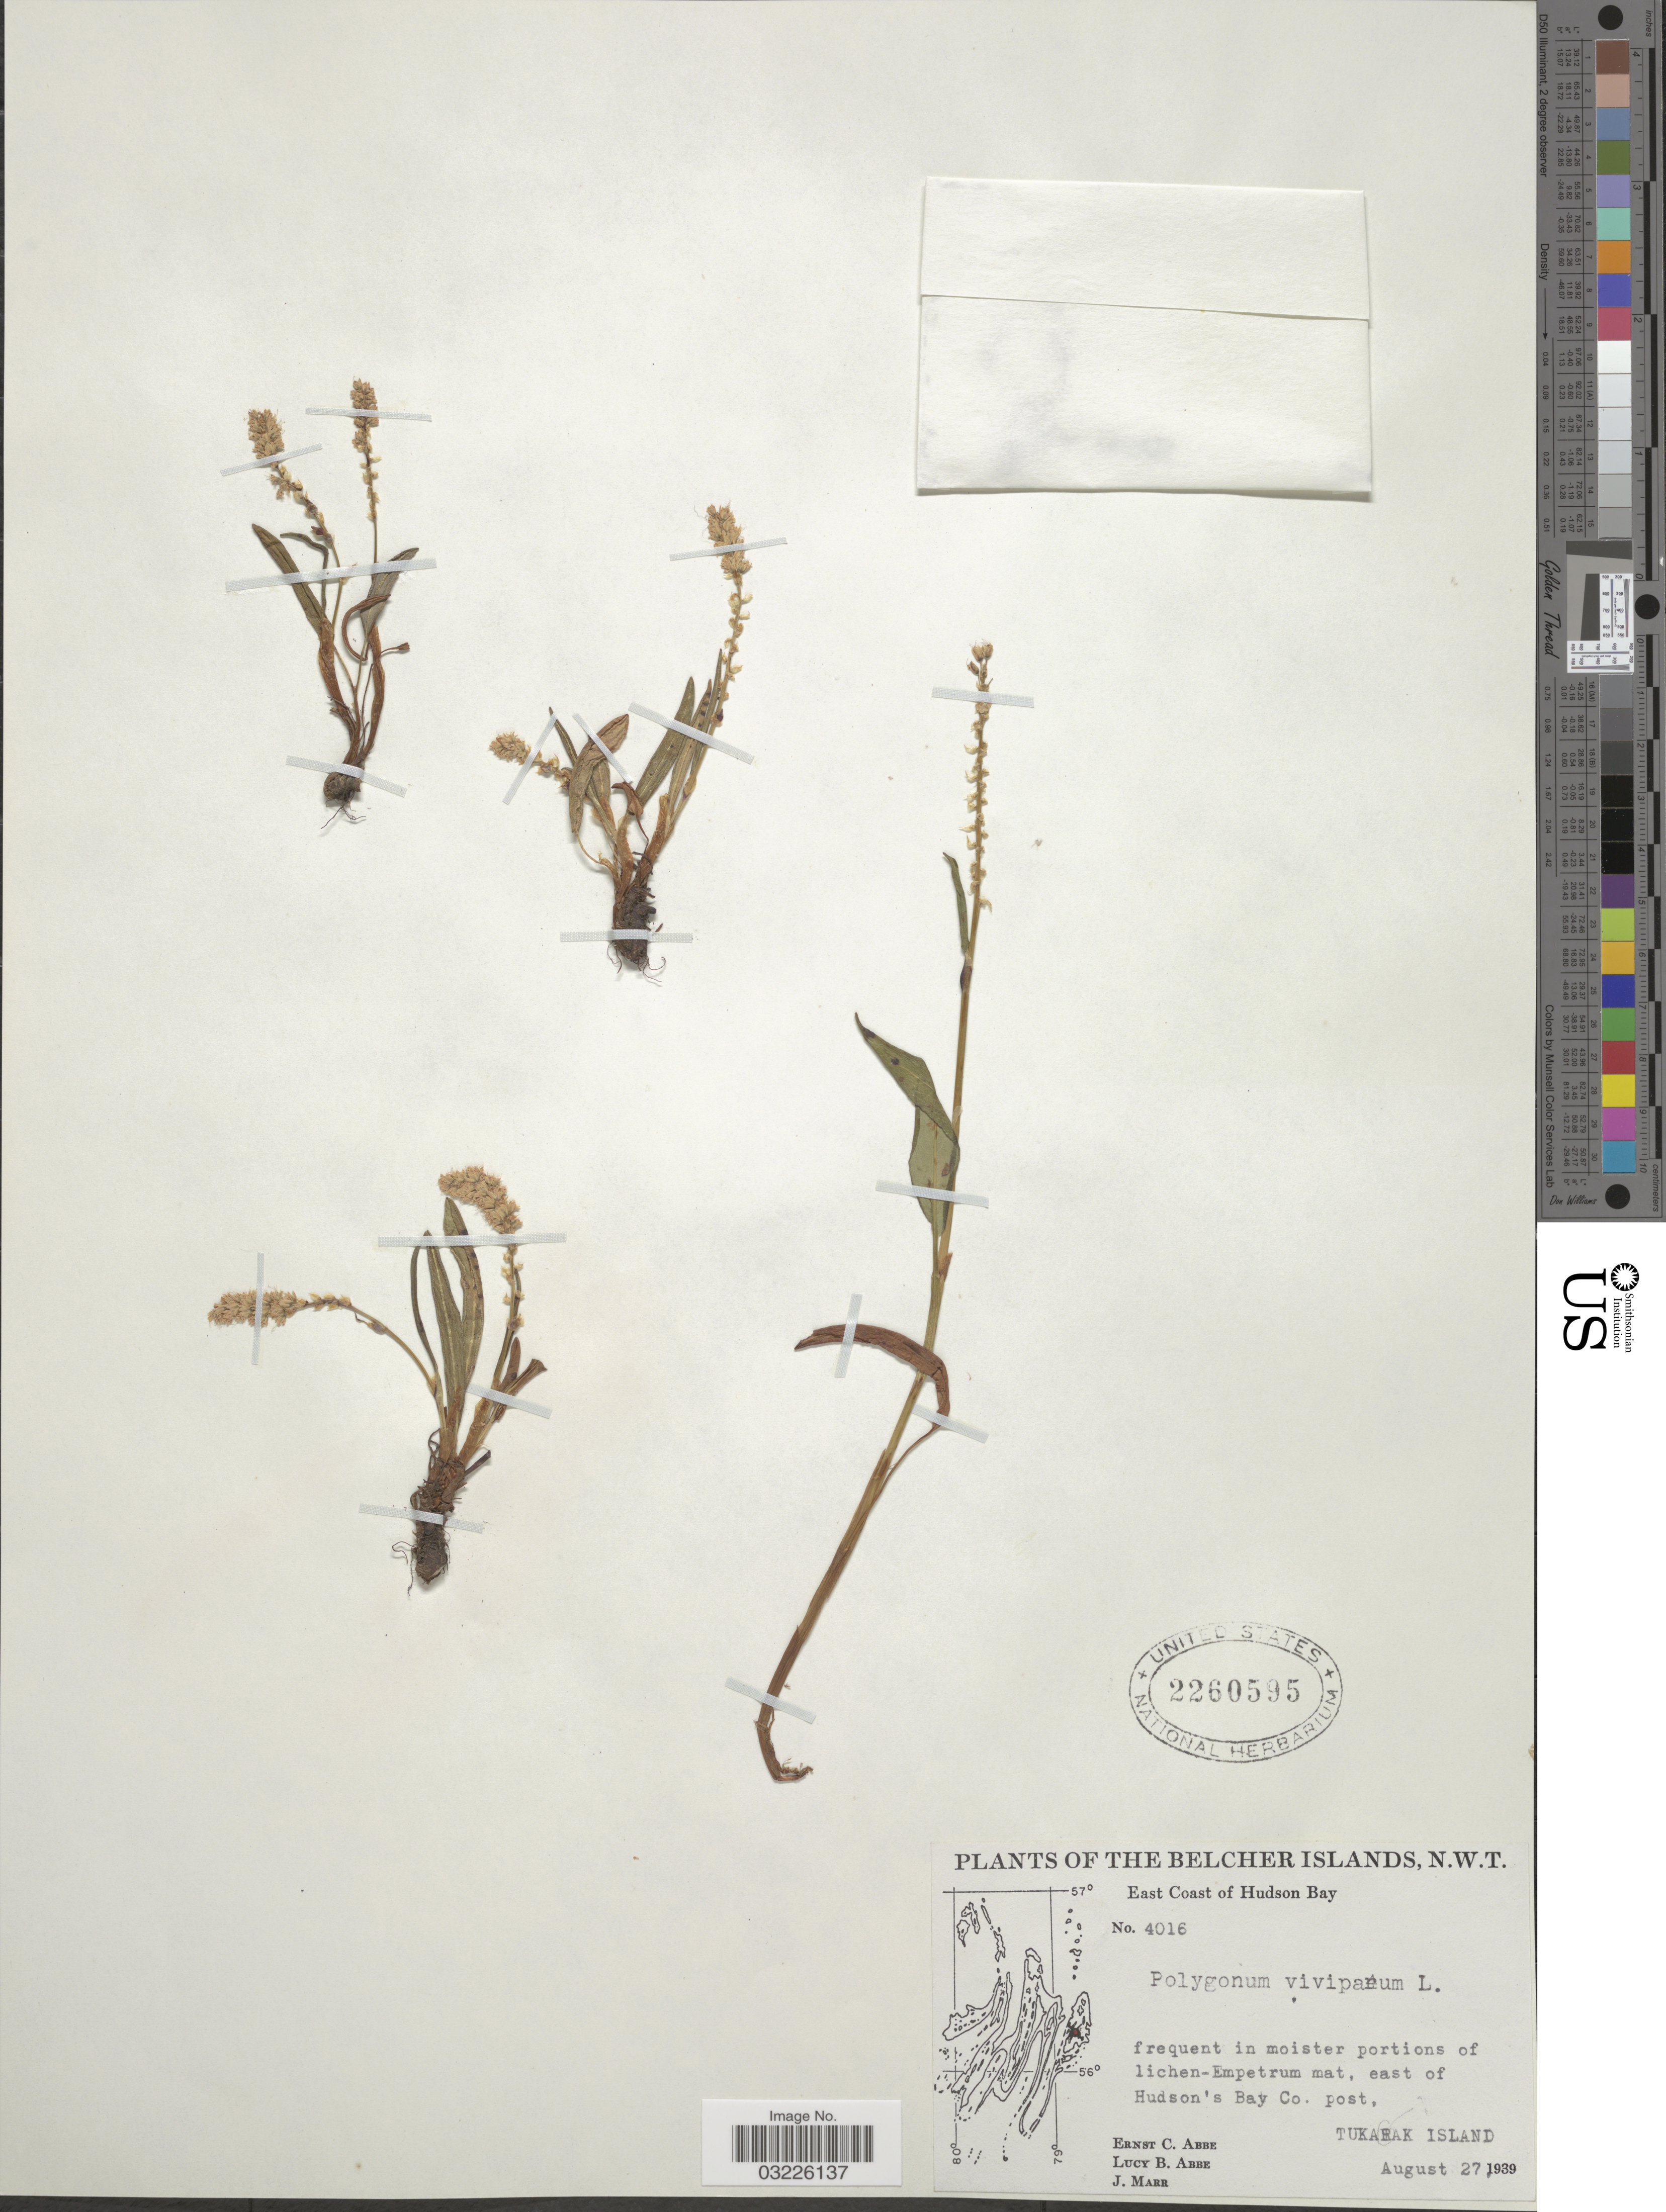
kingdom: Plantae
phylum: Tracheophyta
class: Magnoliopsida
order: Caryophyllales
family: Polygonaceae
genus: Bistorta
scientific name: Bistorta vivipara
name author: (L.) Delarbre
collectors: E. C. Abbe, L. B. Abbe & J. Marr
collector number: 4016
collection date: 1939-08-27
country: Canada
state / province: Northwest Territories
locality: Belcher Islands. East Coast of Hudson Bay. East of Hudson's Bay Co. post, Tukarak Island.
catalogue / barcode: US 2260595